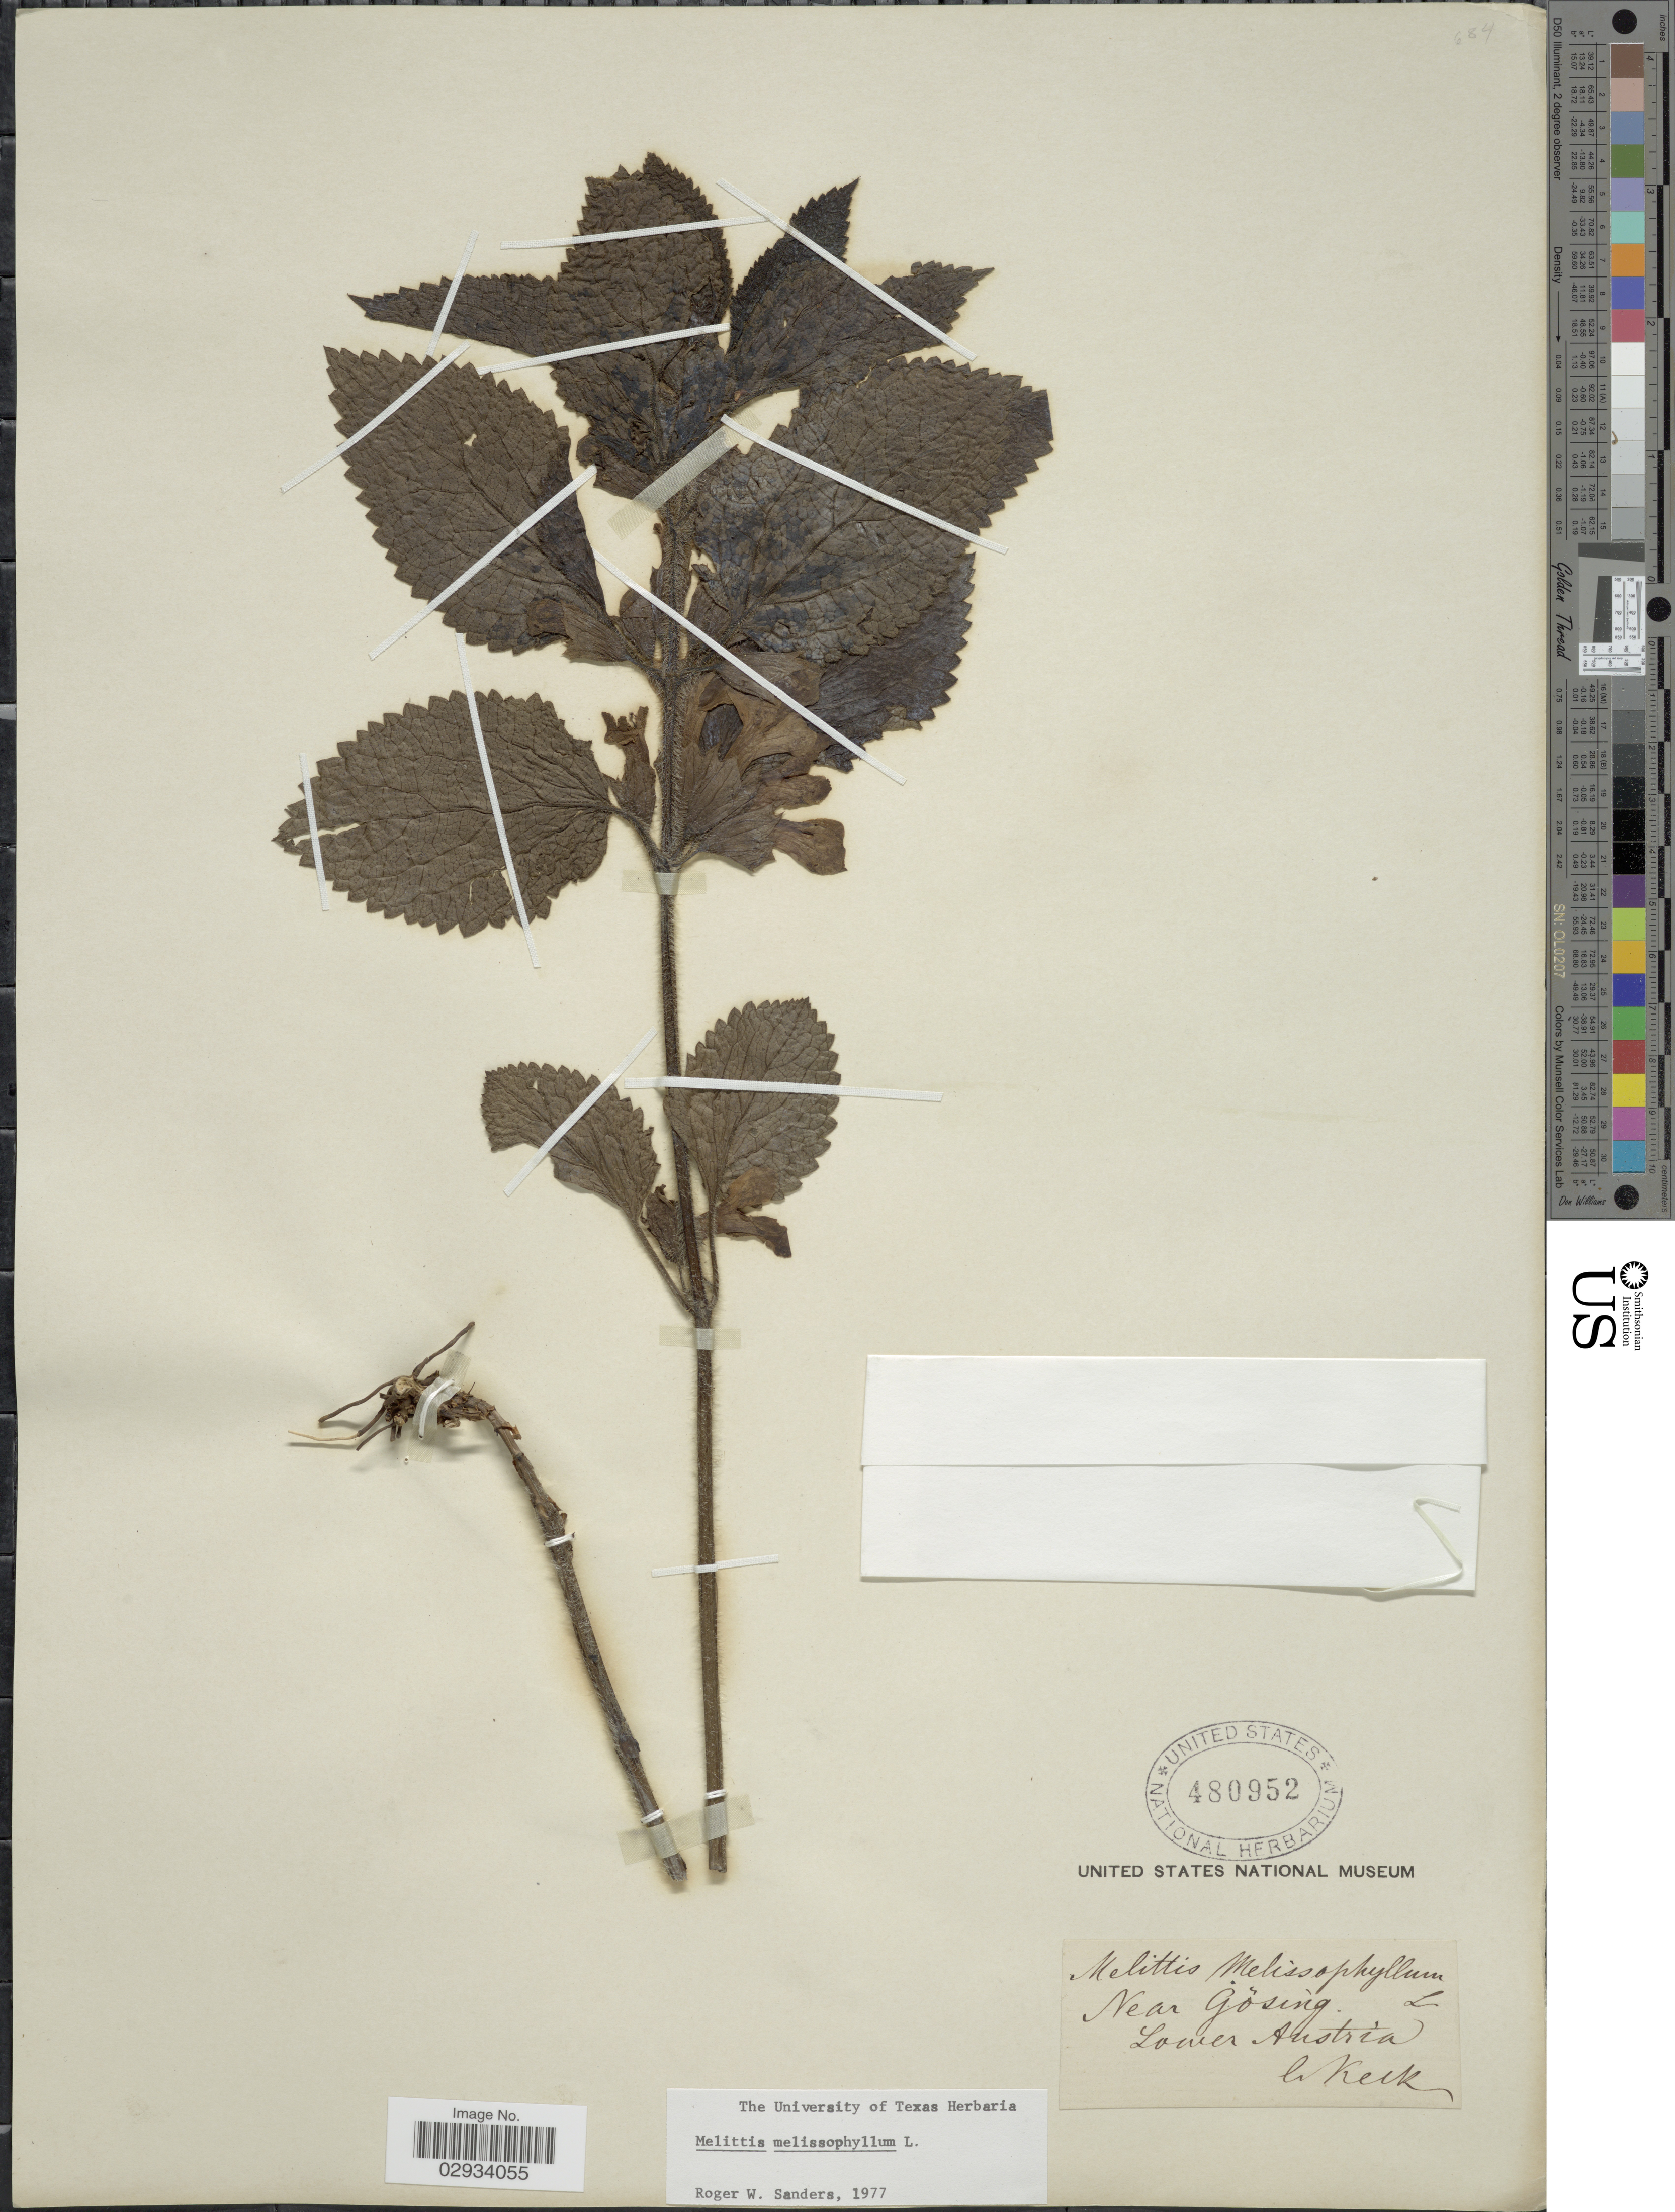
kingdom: Plantae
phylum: Tracheophyta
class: Magnoliopsida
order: Lamiales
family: Lamiaceae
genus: Melittis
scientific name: Melittis melissophyllum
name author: L.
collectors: C. Keck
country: Australia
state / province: New South Wales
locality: Near Gosing, Lower Australia.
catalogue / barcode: US 480952